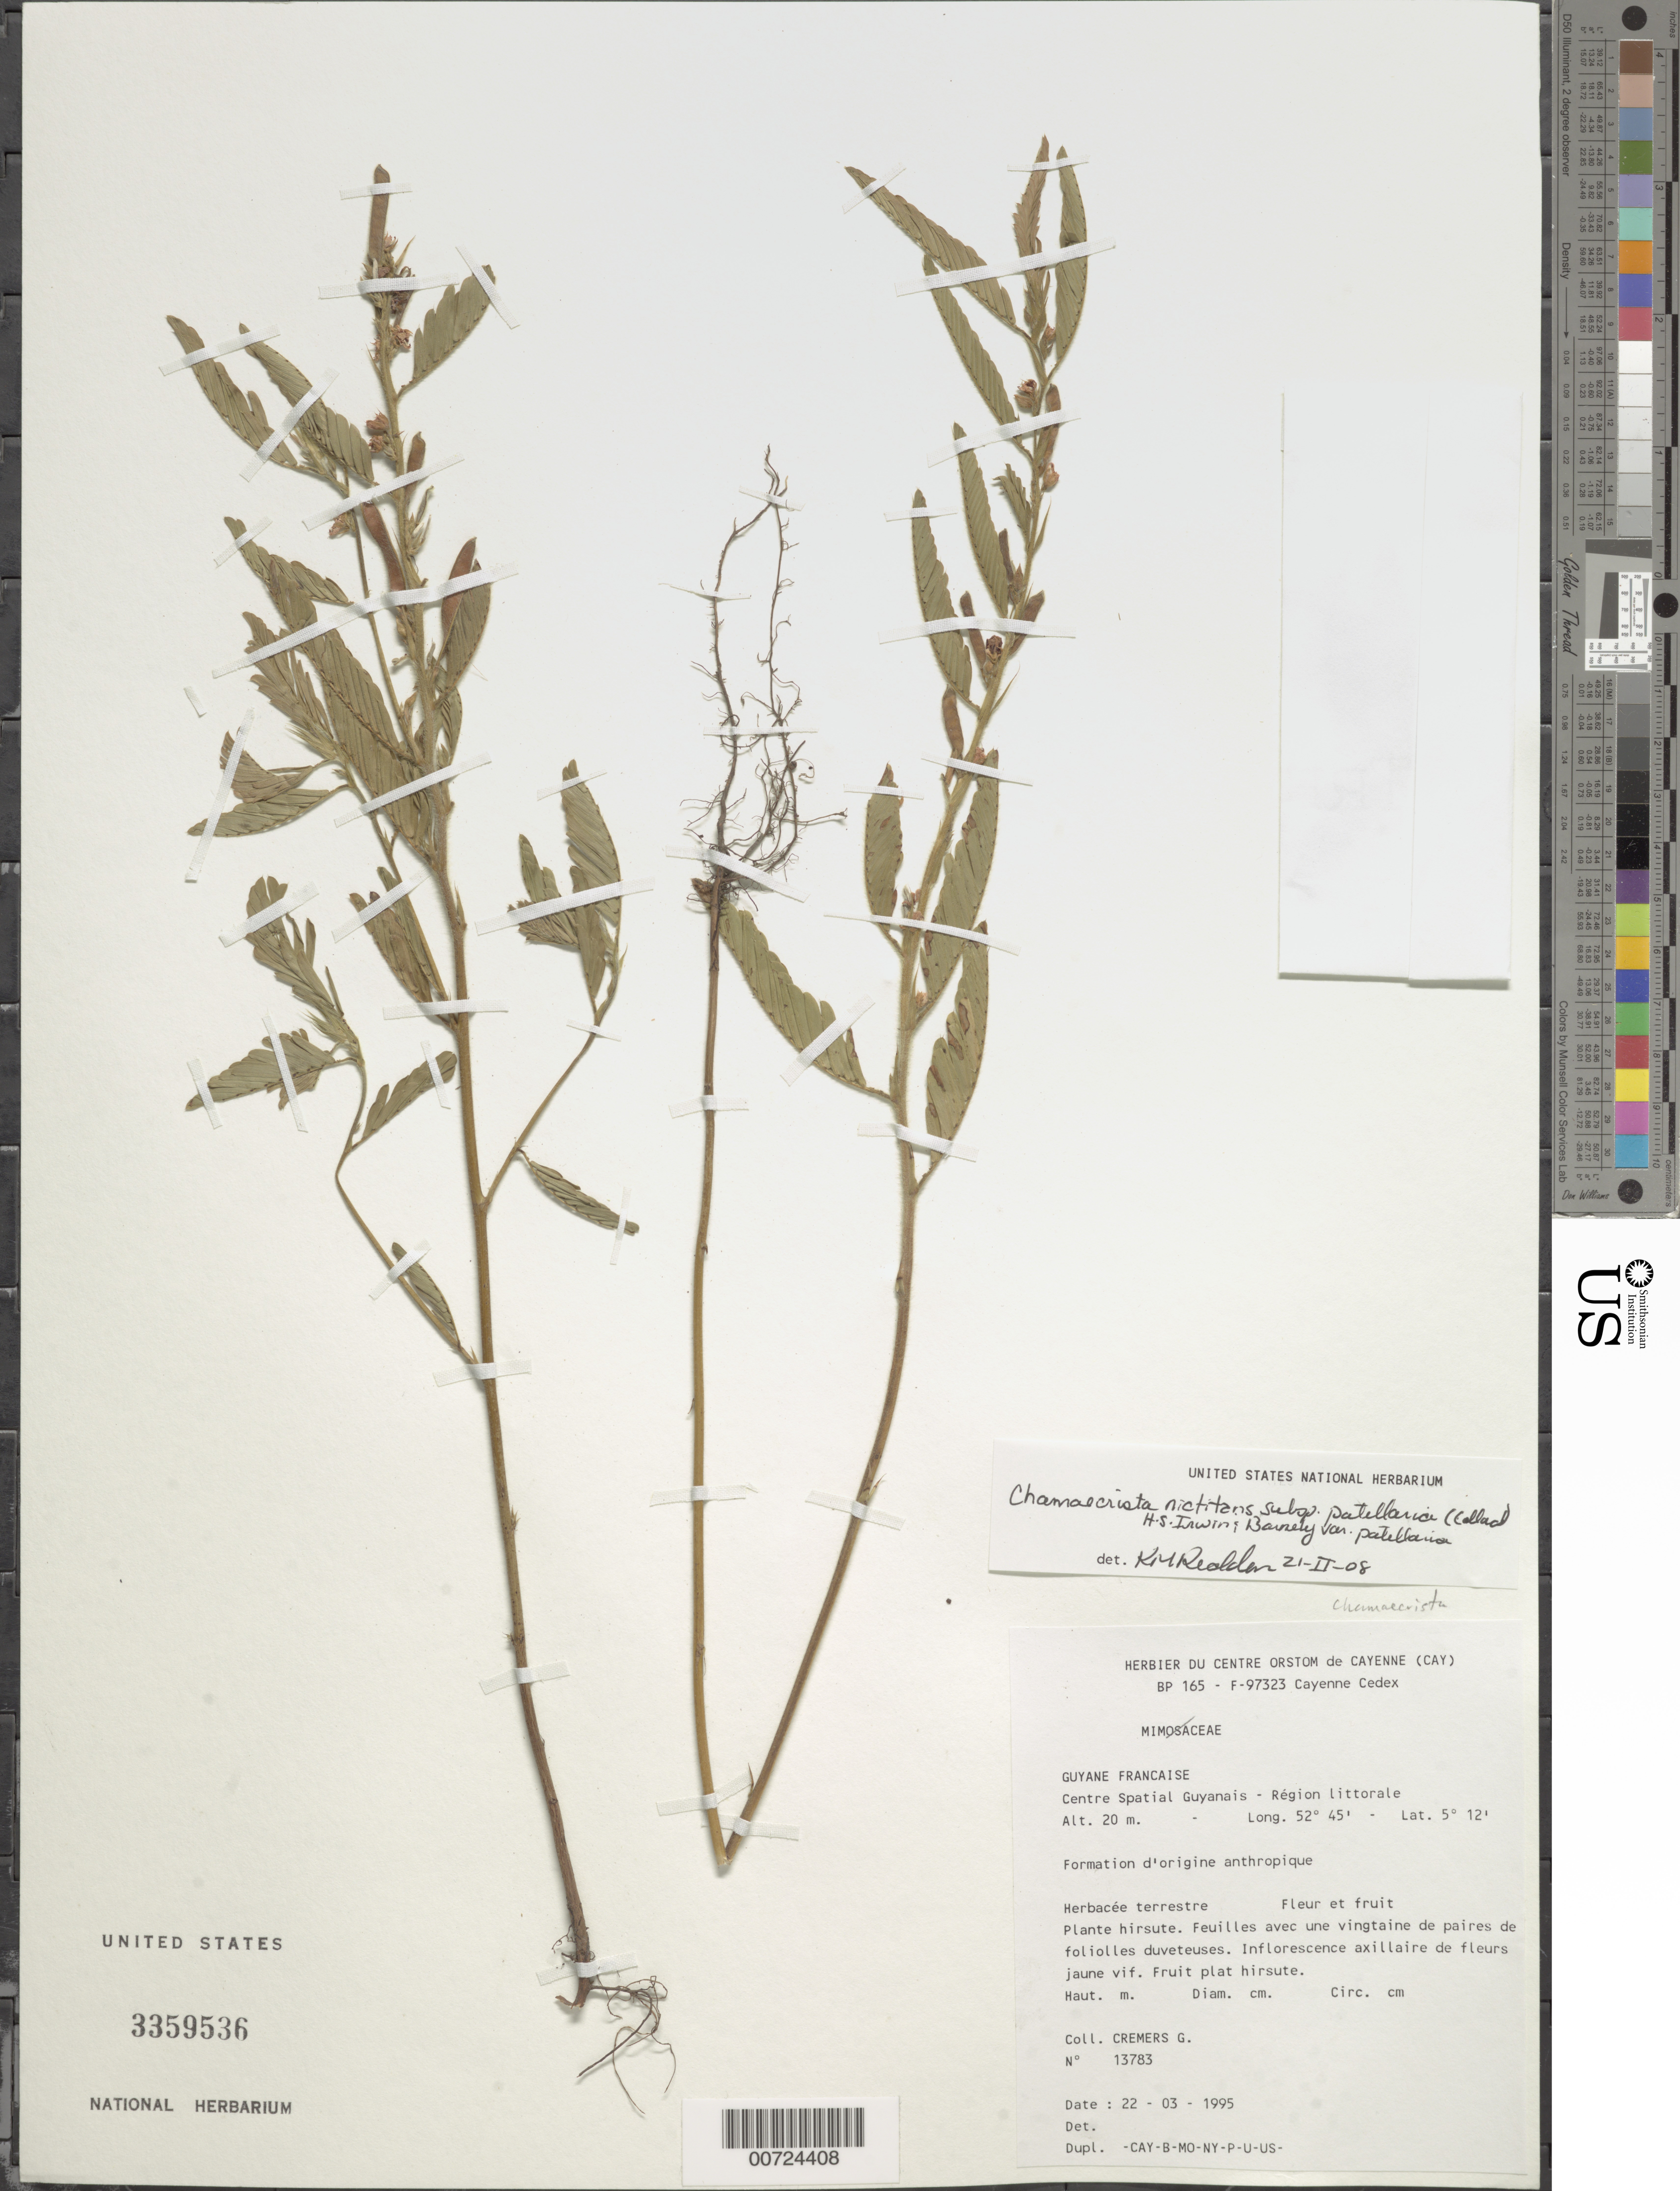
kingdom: Plantae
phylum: Tracheophyta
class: Magnoliopsida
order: Fabales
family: Fabaceae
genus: Chamaecrista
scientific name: Chamaecrista patellaria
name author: (Collad.) Greene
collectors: G. Cremers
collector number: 13783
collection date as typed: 22-Mar-95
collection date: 1995-03-22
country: French Guiana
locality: Centre Spatial Guyanais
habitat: Formation d'origine anthropique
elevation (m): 20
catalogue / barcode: US 3359536